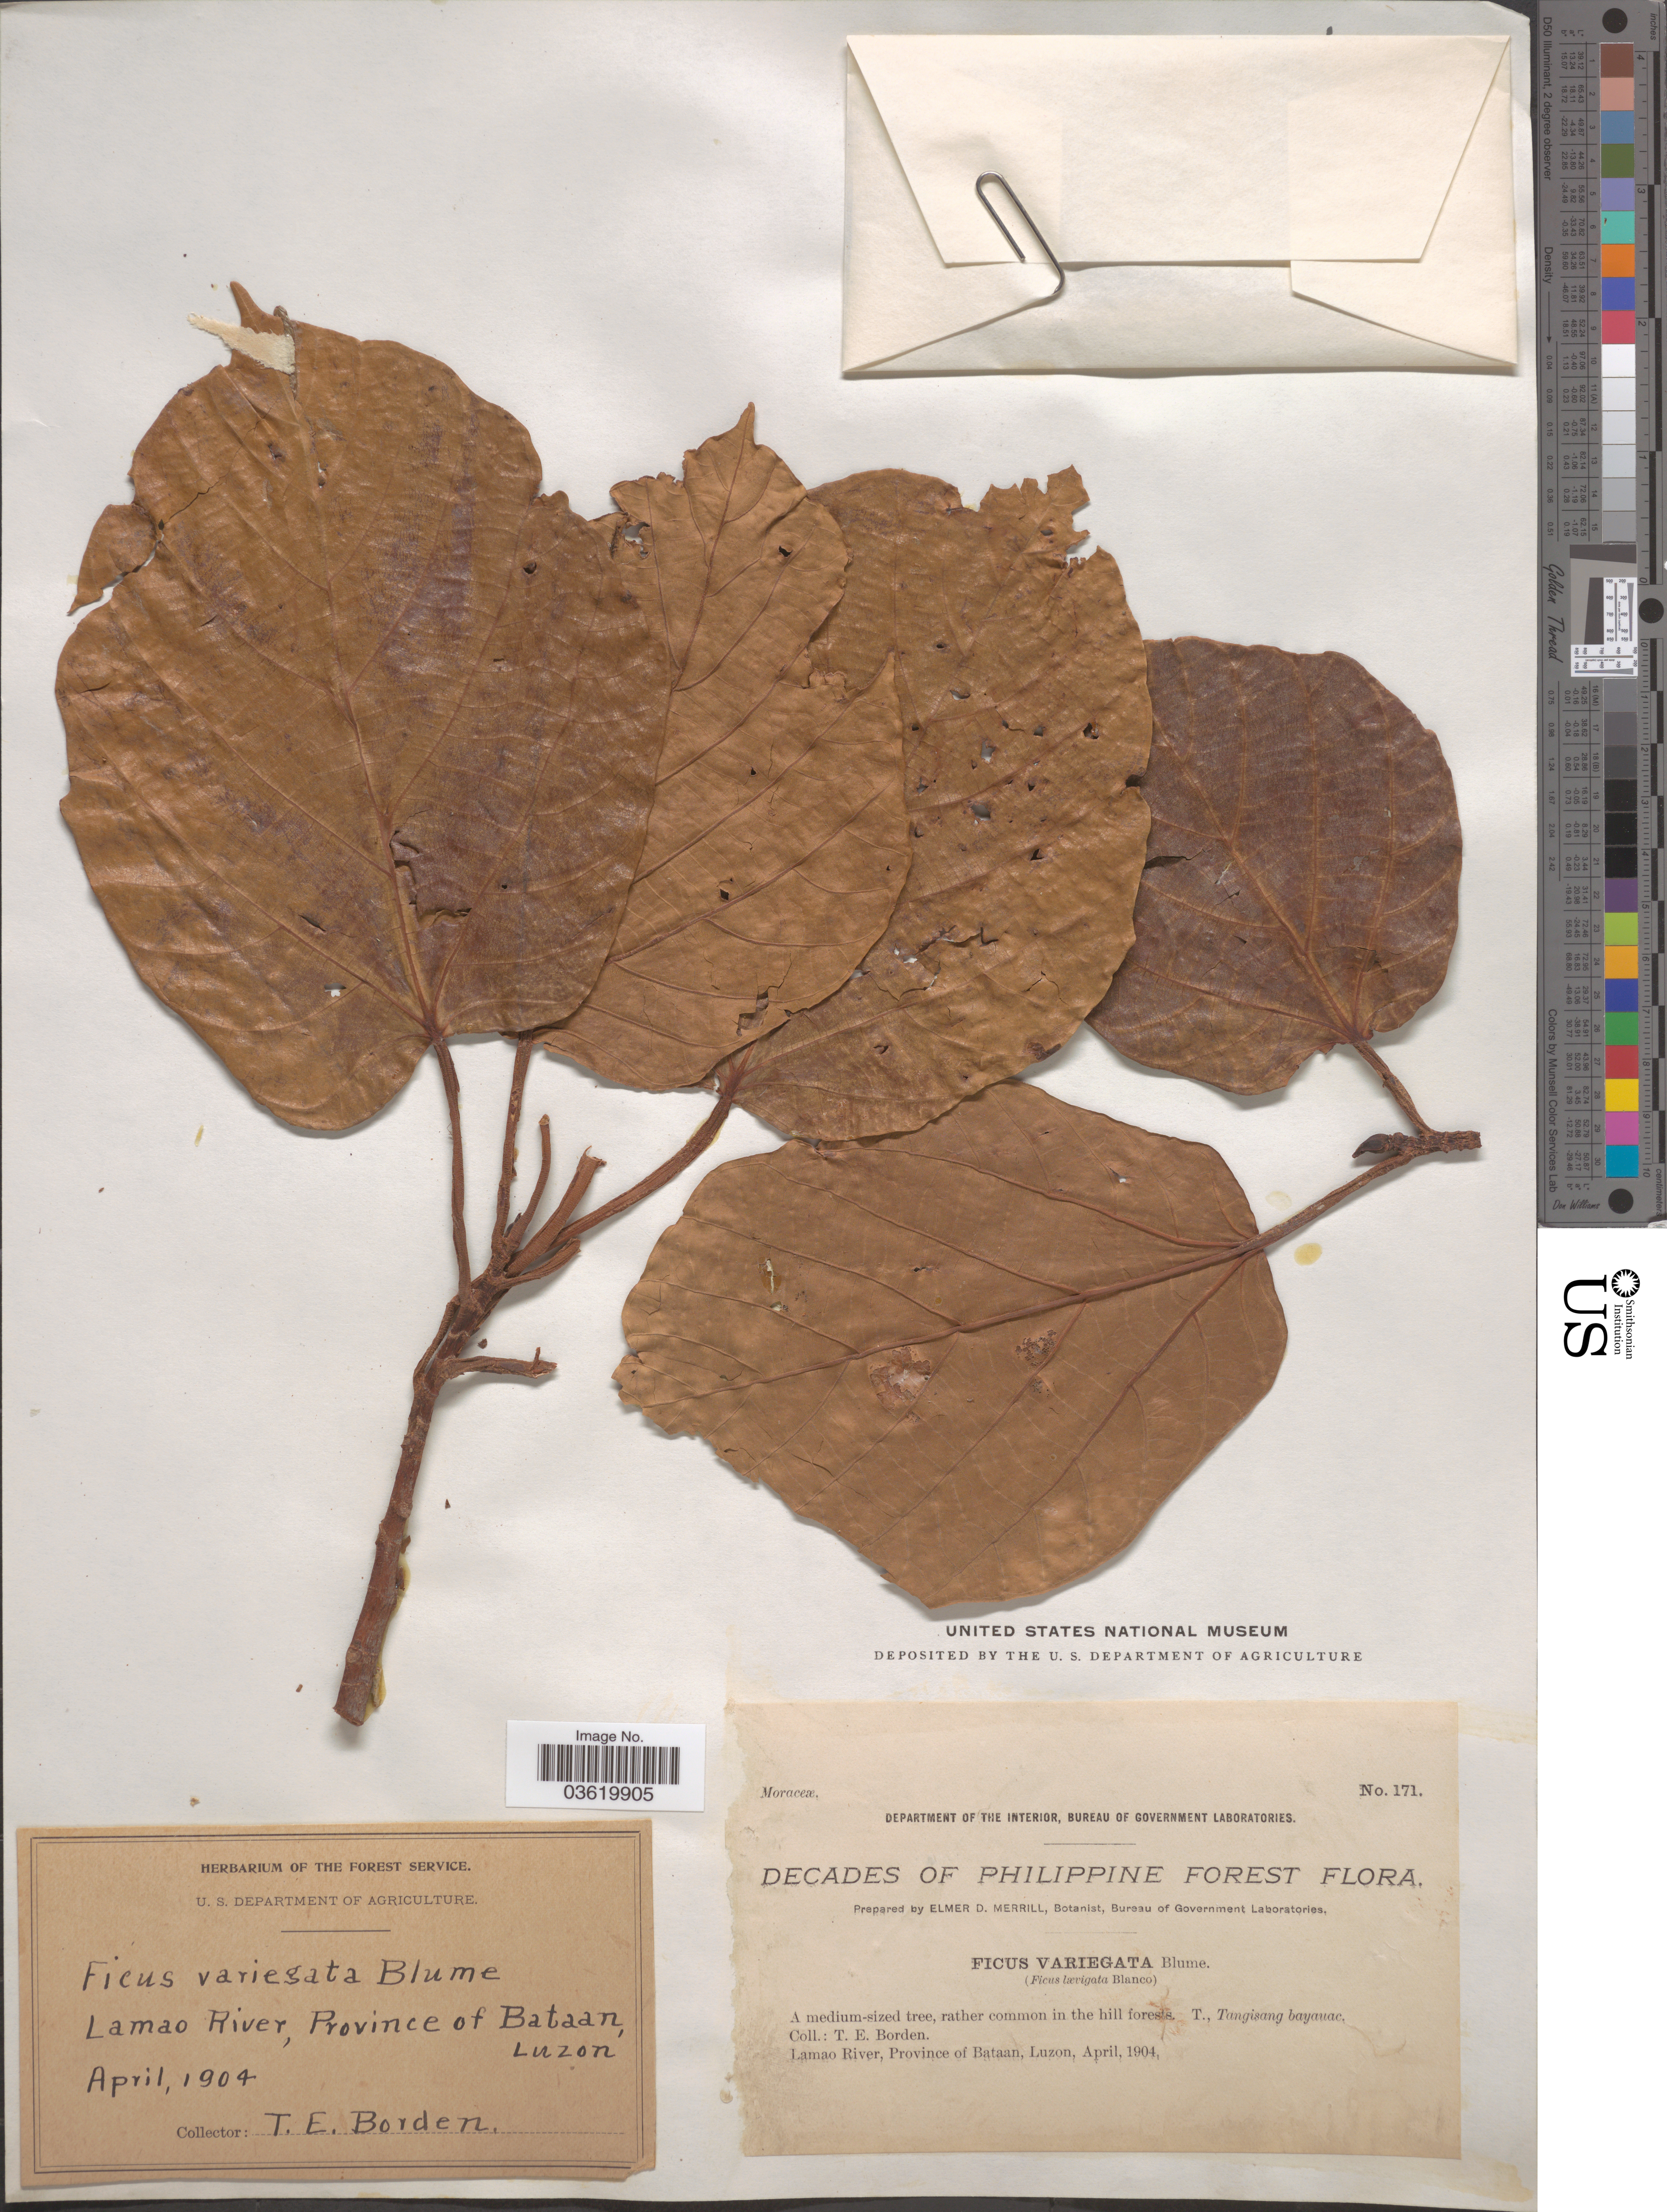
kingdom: Plantae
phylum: Tracheophyta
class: Magnoliopsida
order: Rosales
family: Moraceae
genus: Ficus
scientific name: Ficus variegata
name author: Blume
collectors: T. E. Borden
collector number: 171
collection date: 1904-04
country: Philippines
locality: Lamao River, Province of Bataan, Luzon.